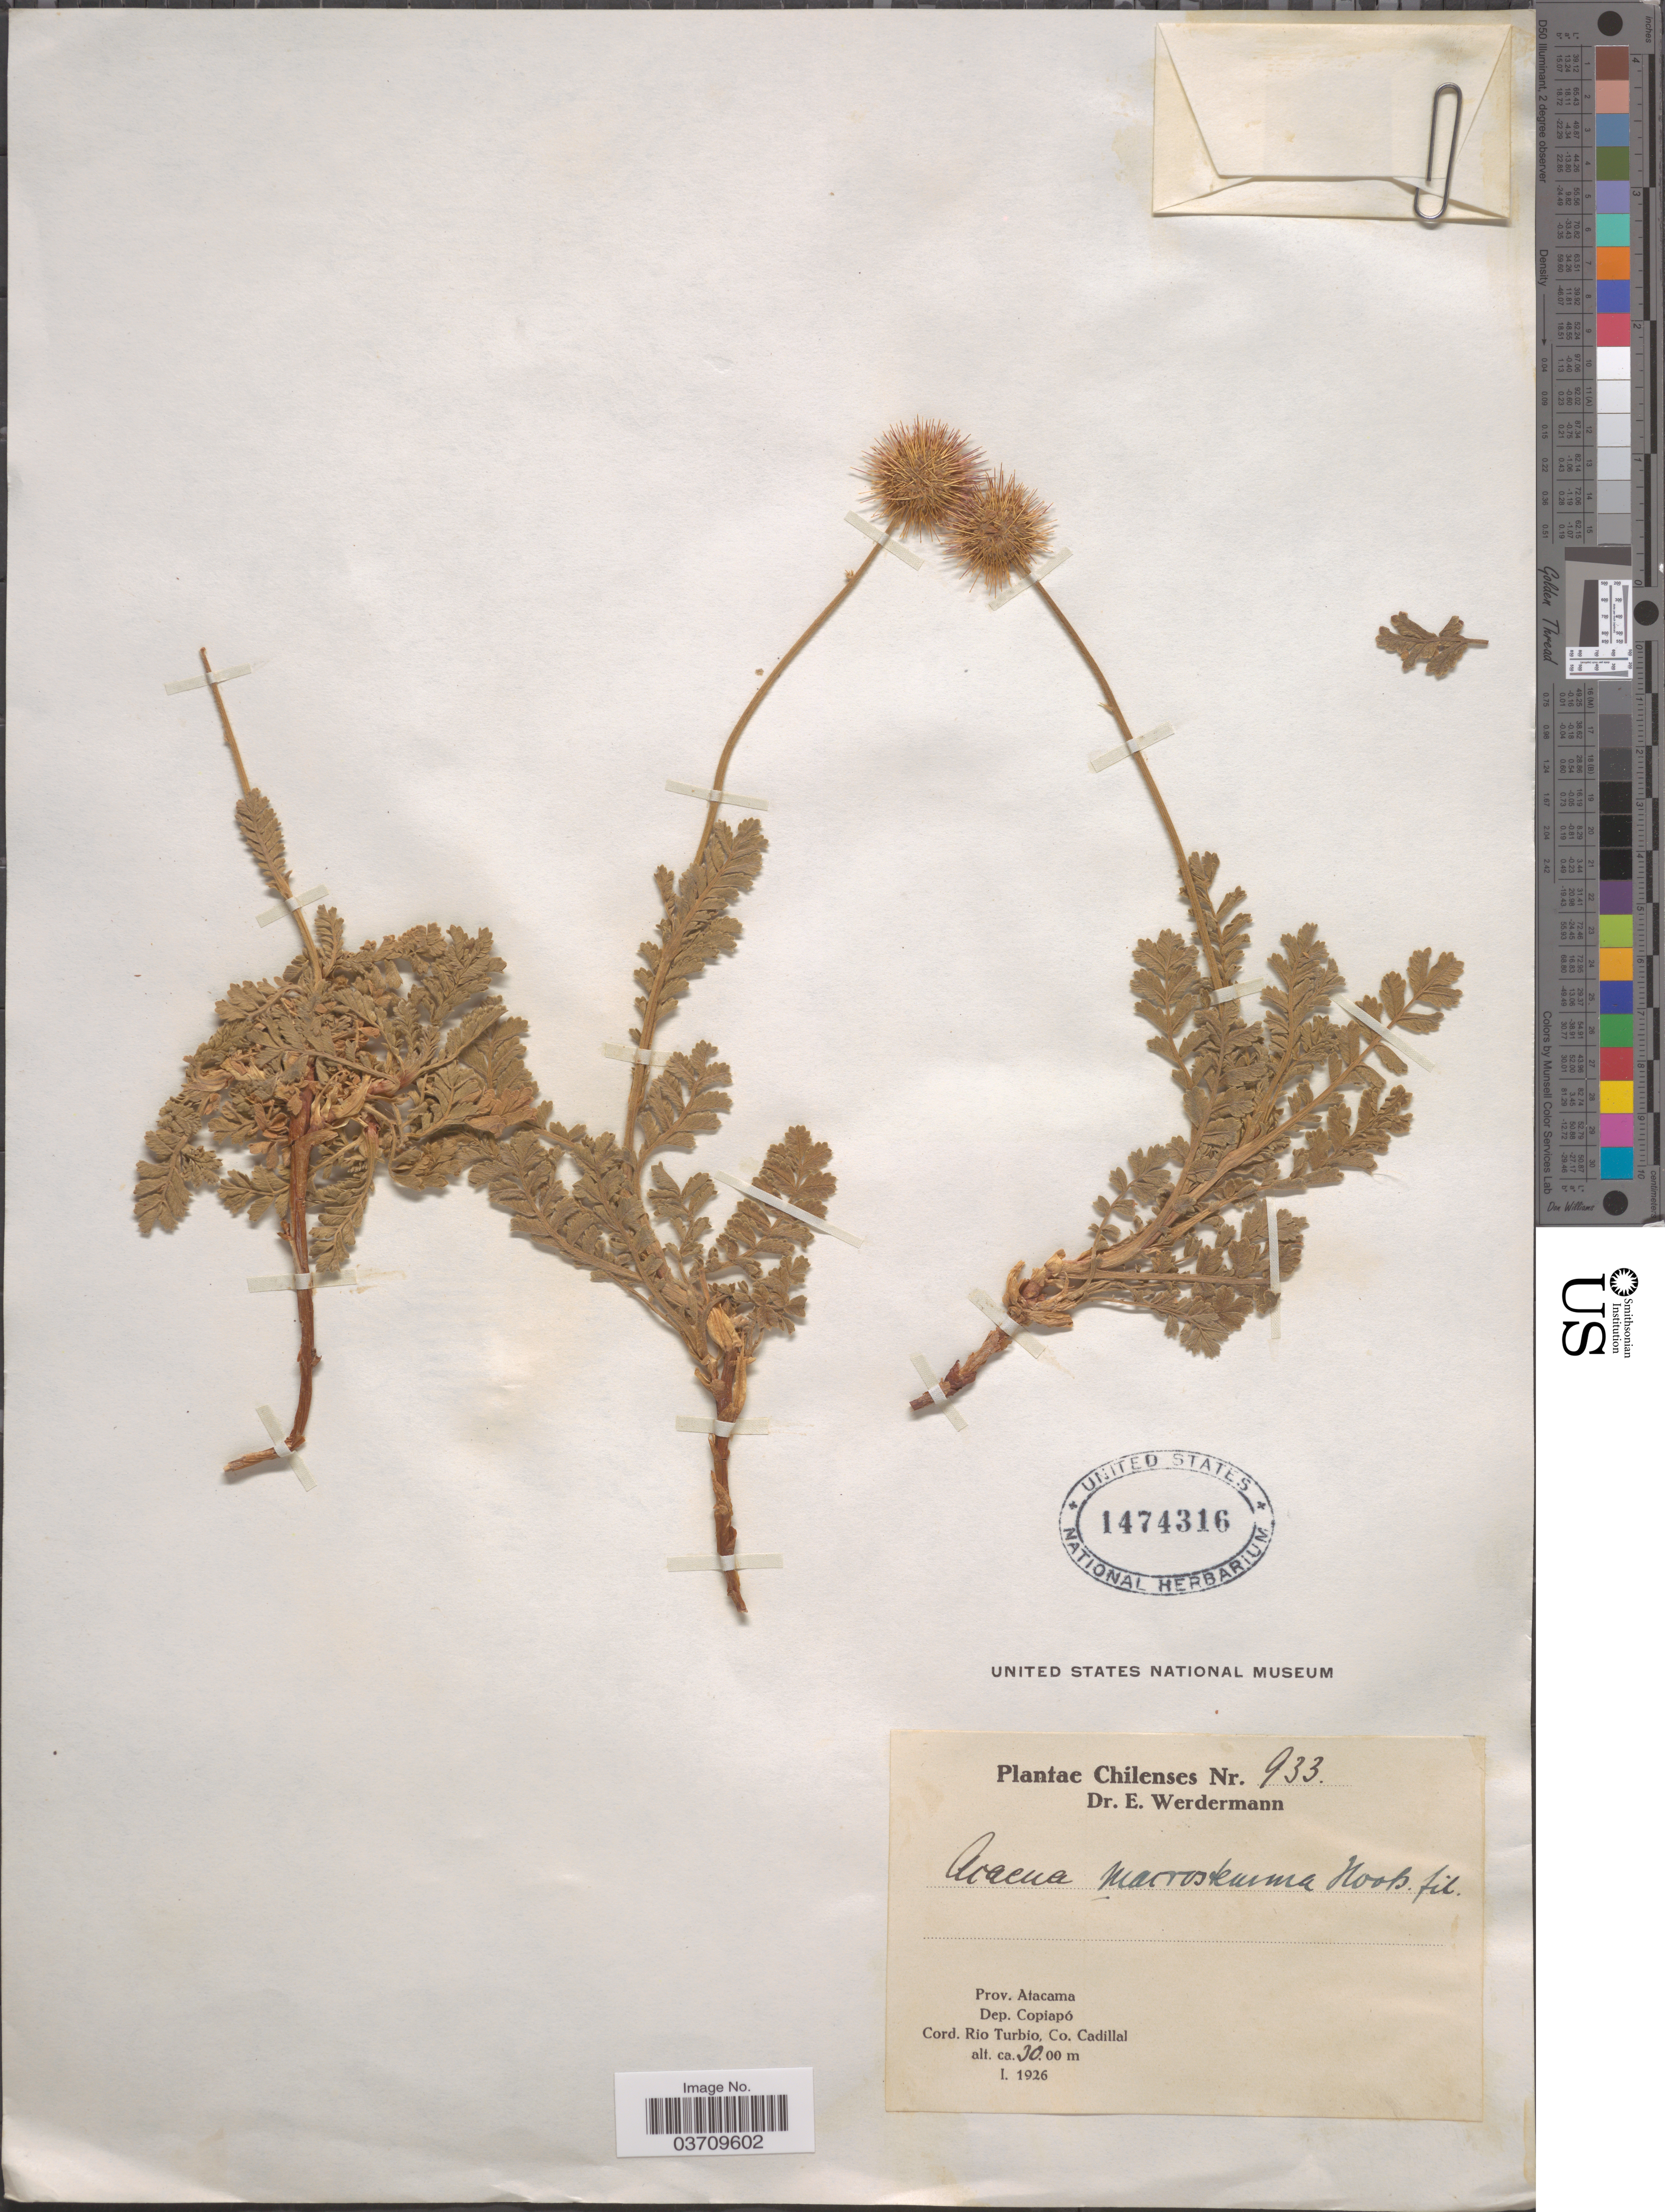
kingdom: Plantae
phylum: Tracheophyta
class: Magnoliopsida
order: Rosales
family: Rosaceae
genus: Acaena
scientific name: Acaena magellanica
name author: Vahl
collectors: E. Werdermann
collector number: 933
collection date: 1926-01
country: Chile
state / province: Atacama (III)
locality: Dep. Copiapó. Cord. Rio Turbio, Co. Cadillal.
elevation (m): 3000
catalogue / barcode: US 1474316